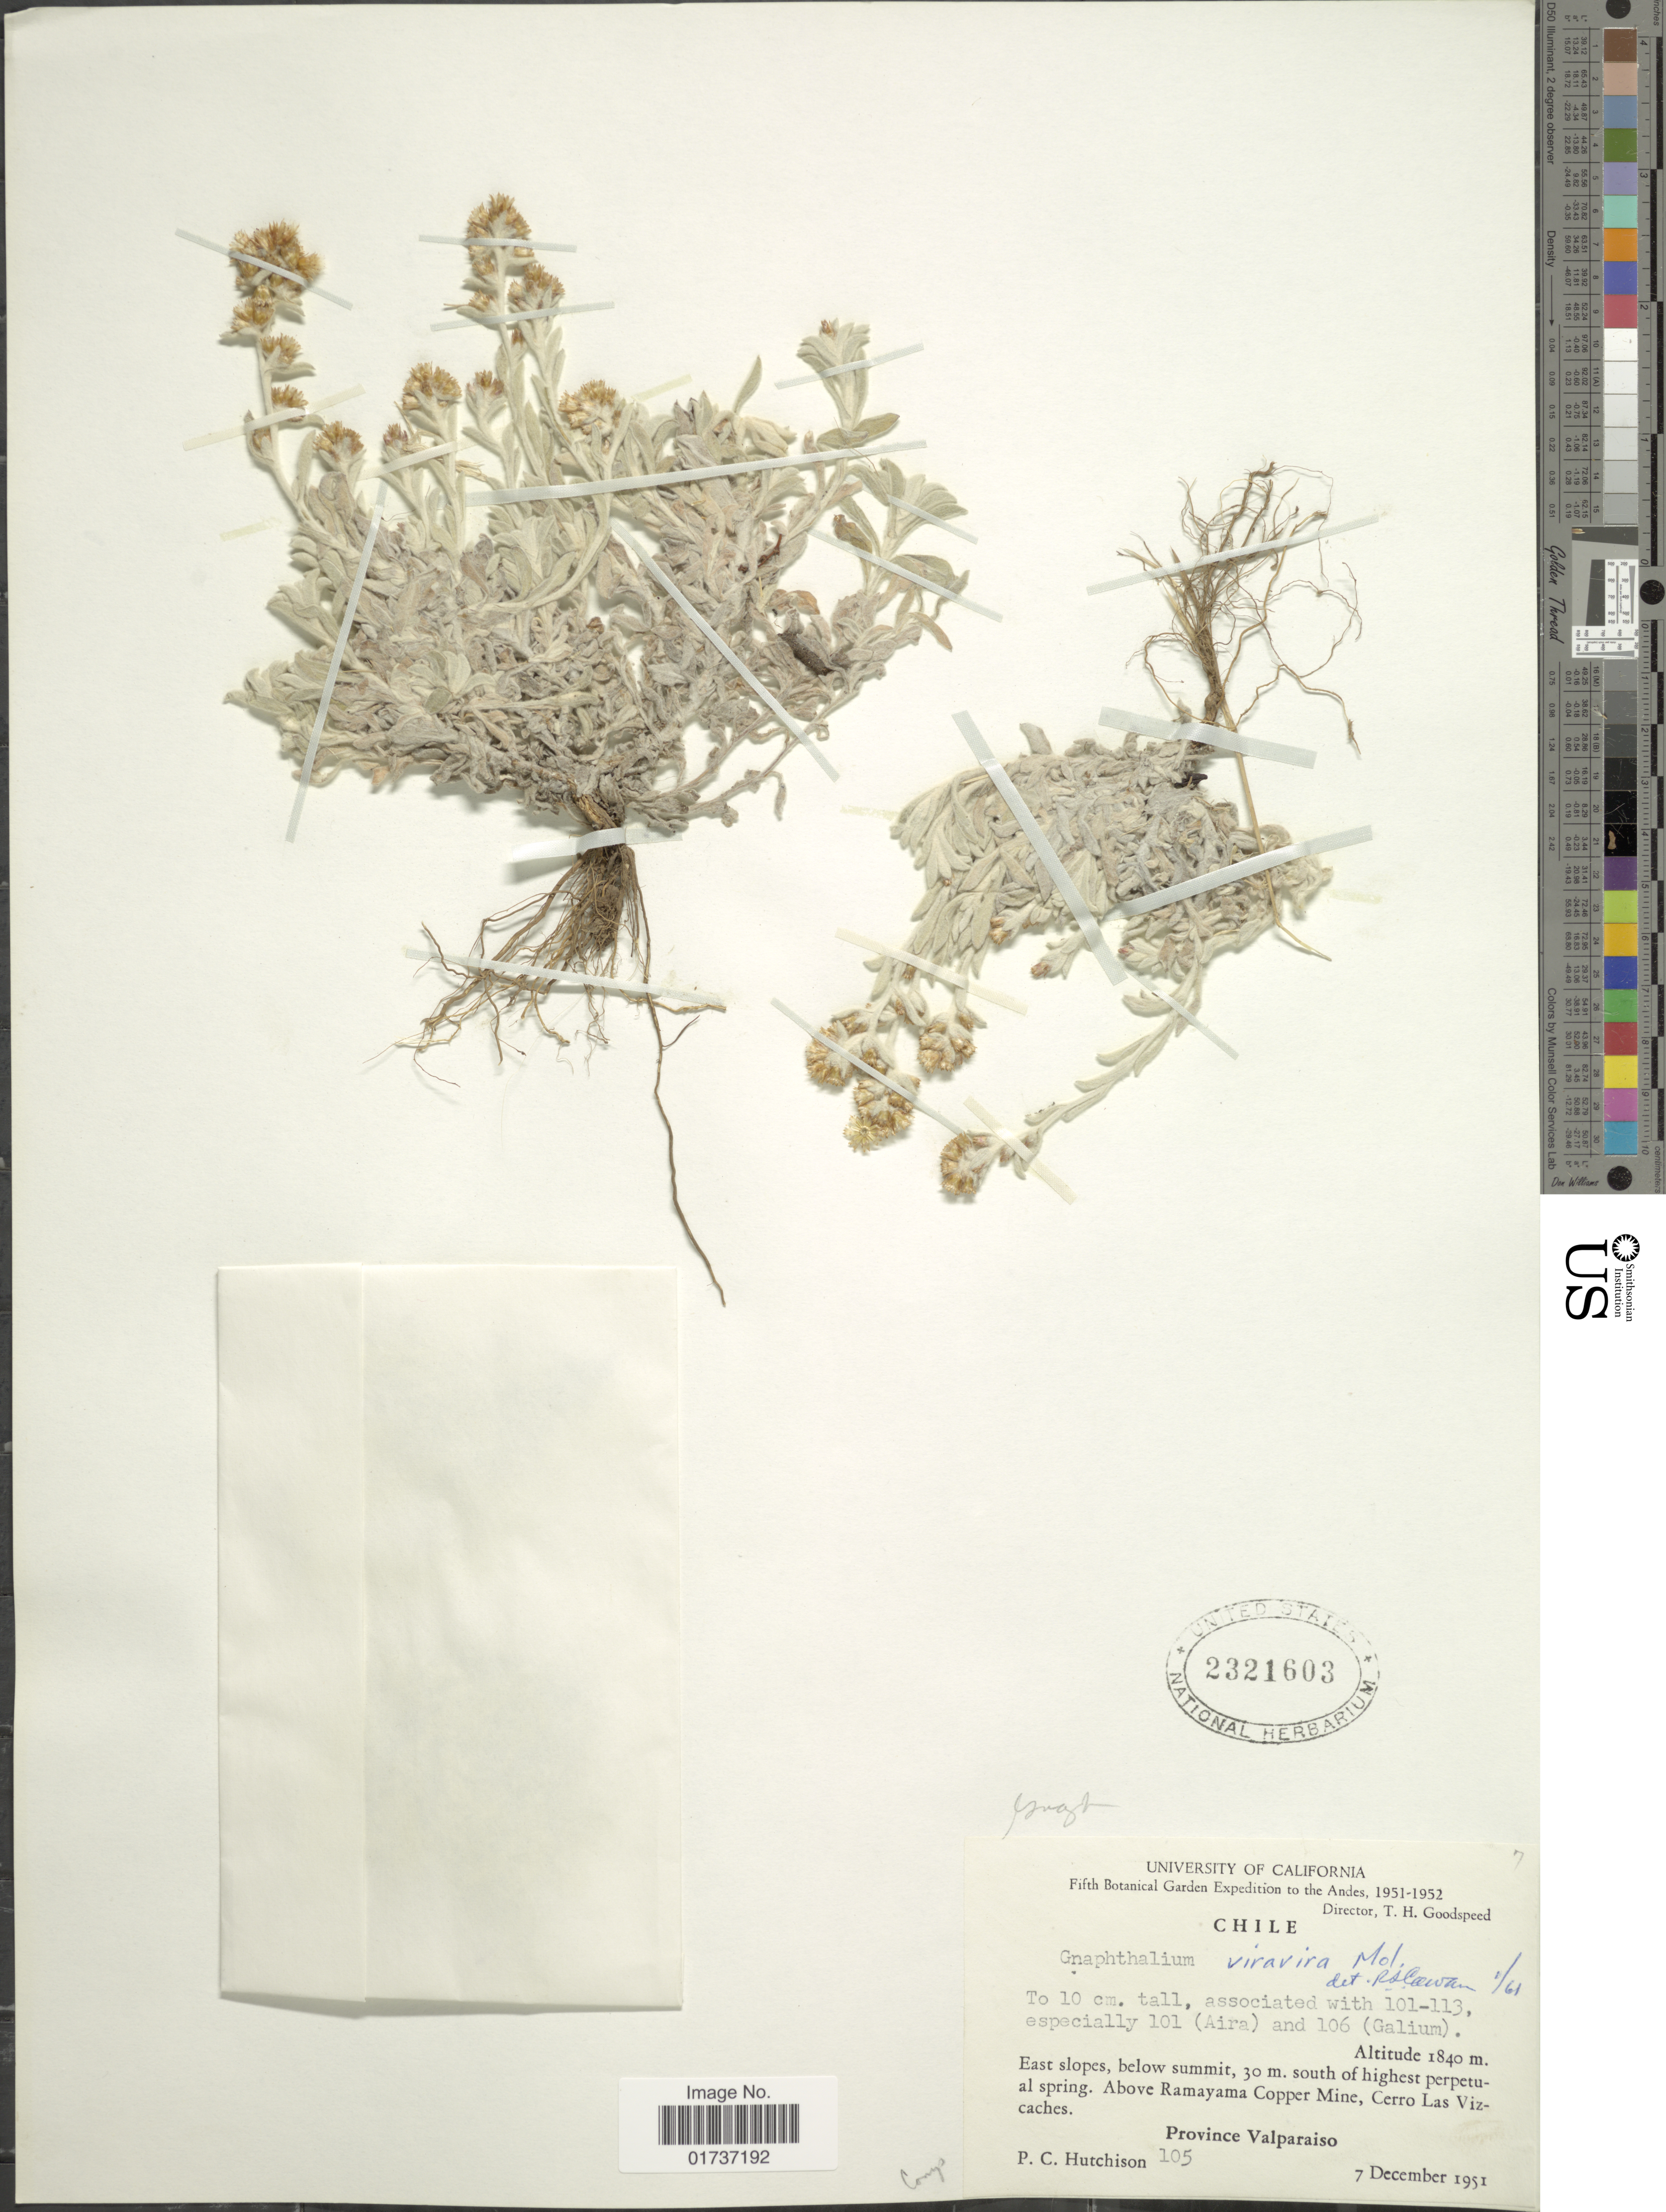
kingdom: Plantae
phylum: Tracheophyta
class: Magnoliopsida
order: Asterales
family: Asteraceae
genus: Gnaphalium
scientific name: Gnaphalium vira-vira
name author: Molina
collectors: P. C. Hutchison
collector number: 105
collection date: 1951-12-07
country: Chile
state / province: Valparaíso (V)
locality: East slope, below summit, 30 m. south of highest perpetual spring. Above Ramayama Copper Mine, Cerro Las Vizcaches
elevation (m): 1840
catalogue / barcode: US 2321603